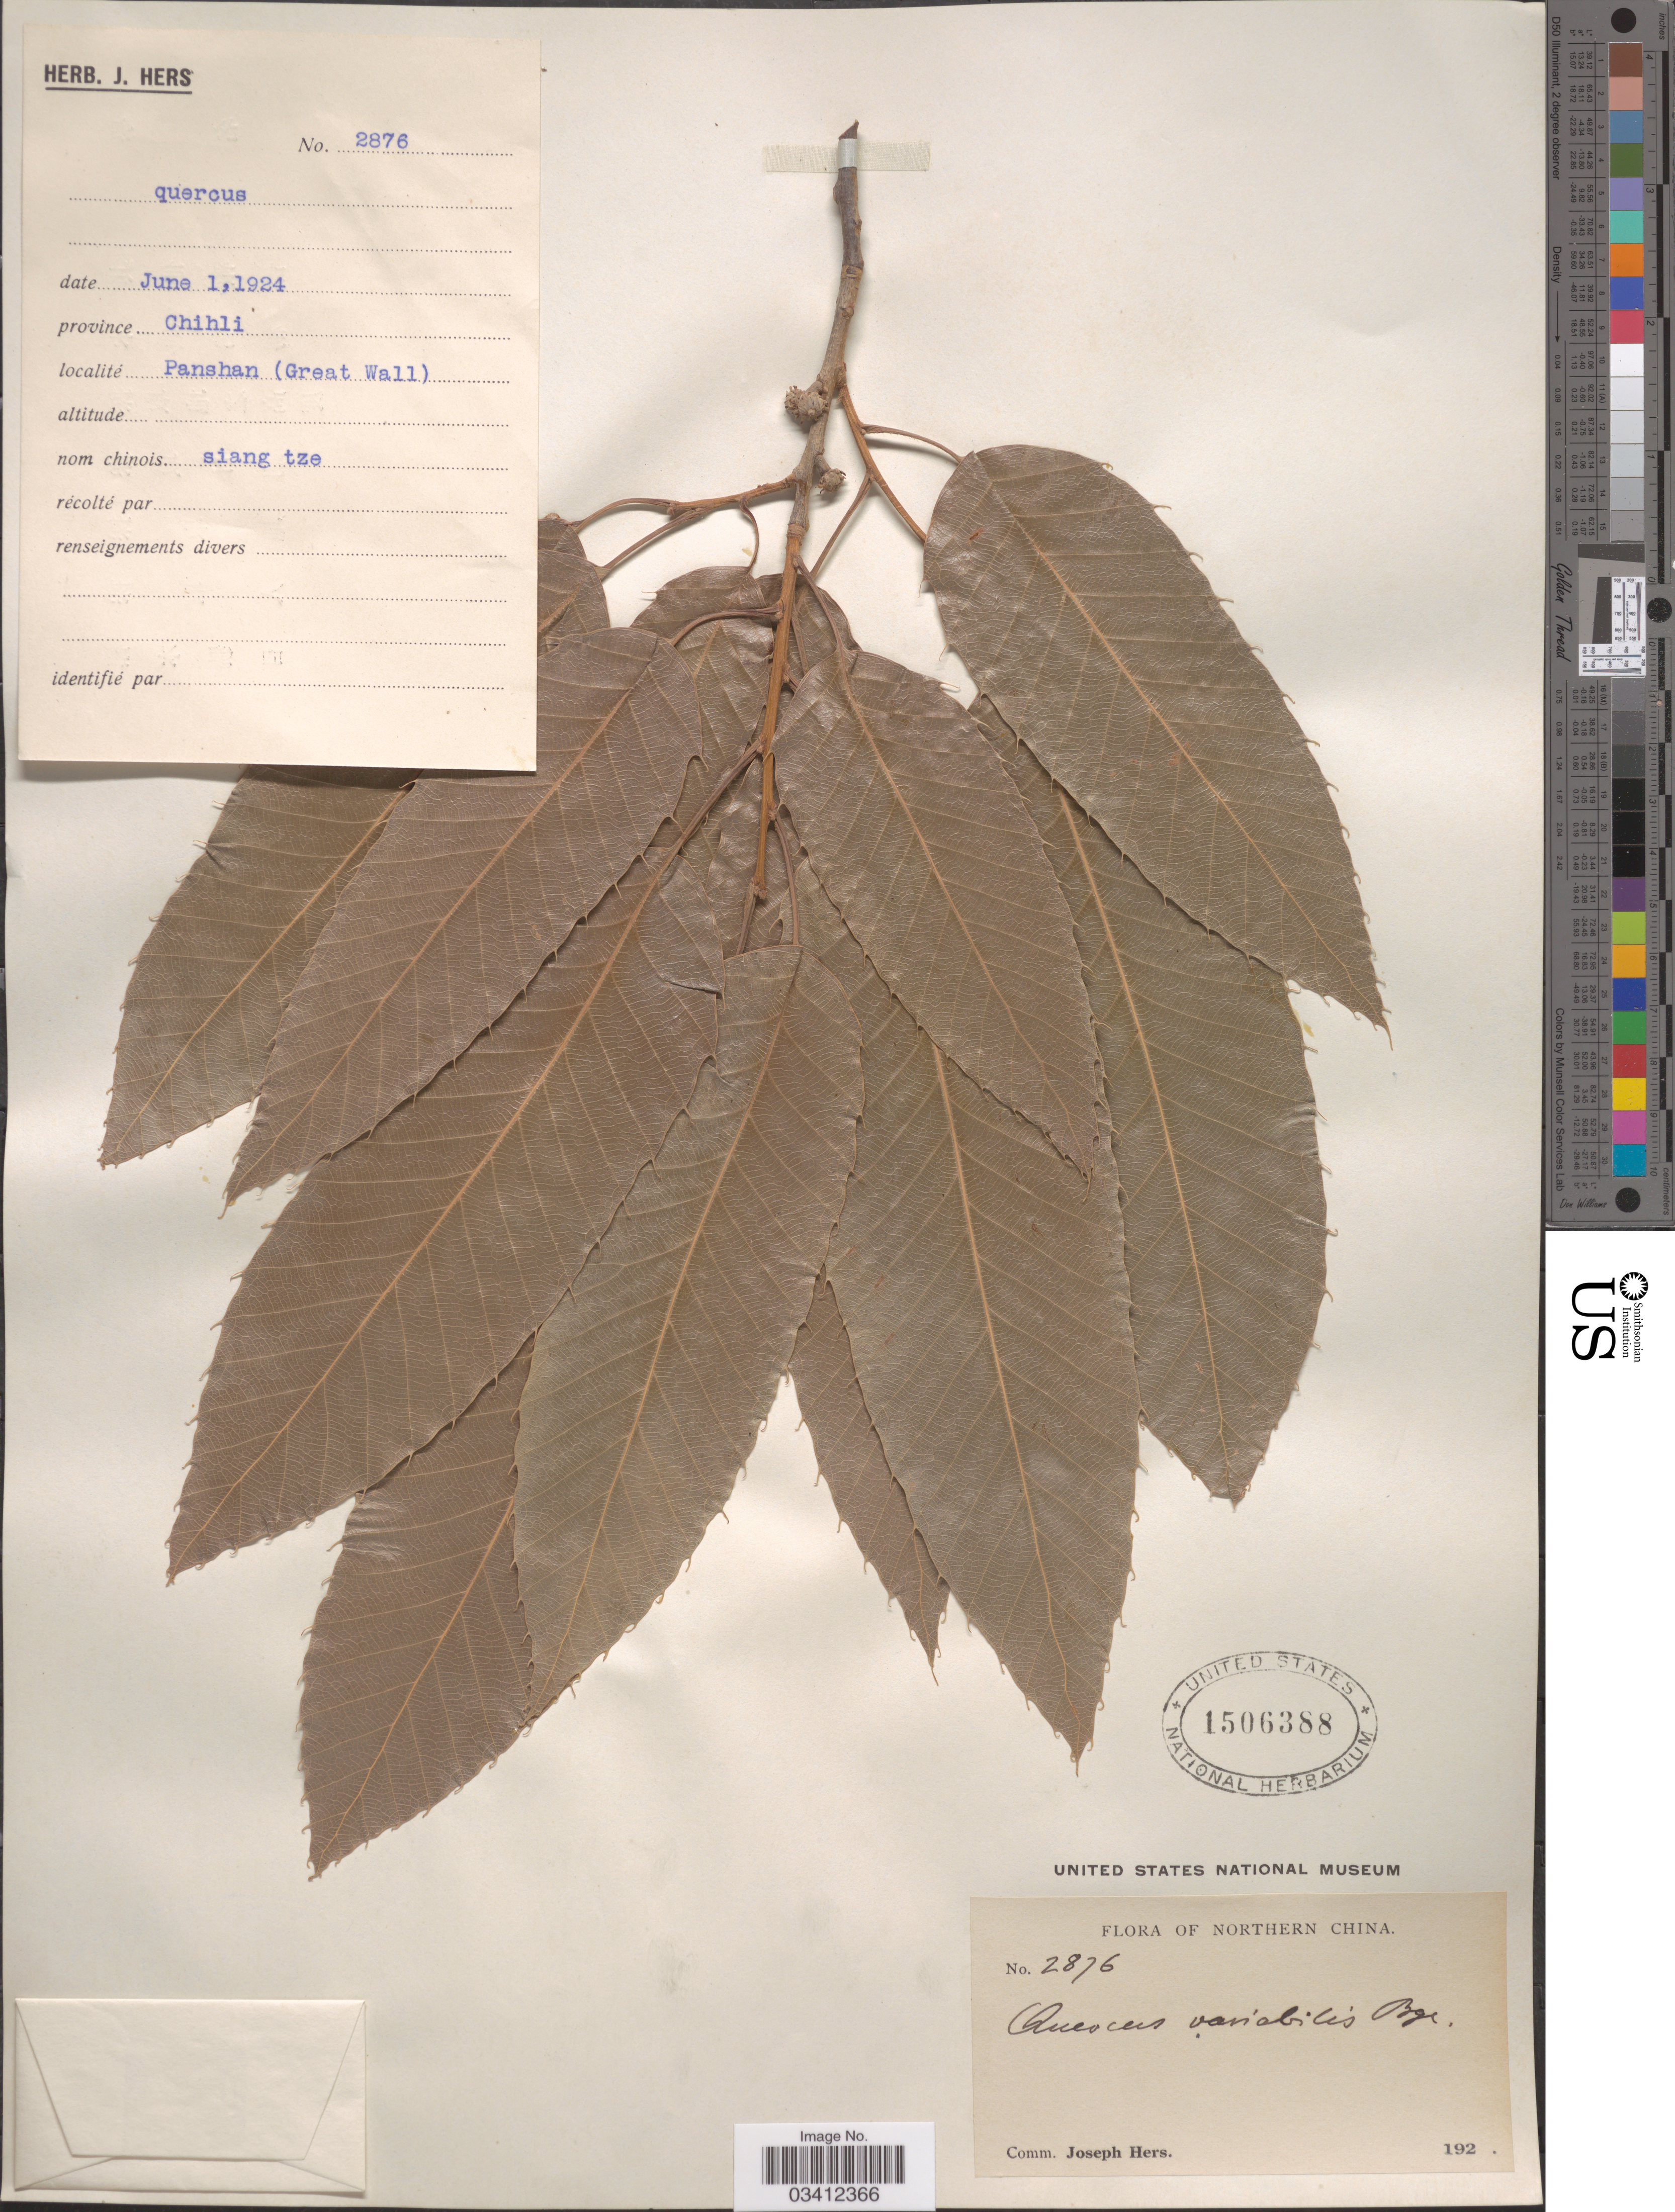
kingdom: Plantae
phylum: Tracheophyta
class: Magnoliopsida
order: Fagales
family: Fagaceae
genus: Quercus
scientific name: Quercus variabilis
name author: Blume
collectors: J. Hers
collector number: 2876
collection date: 1924-06-01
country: China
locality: Northern China. Province Chihli. Panshan (Great Wall).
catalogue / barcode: US 1506388